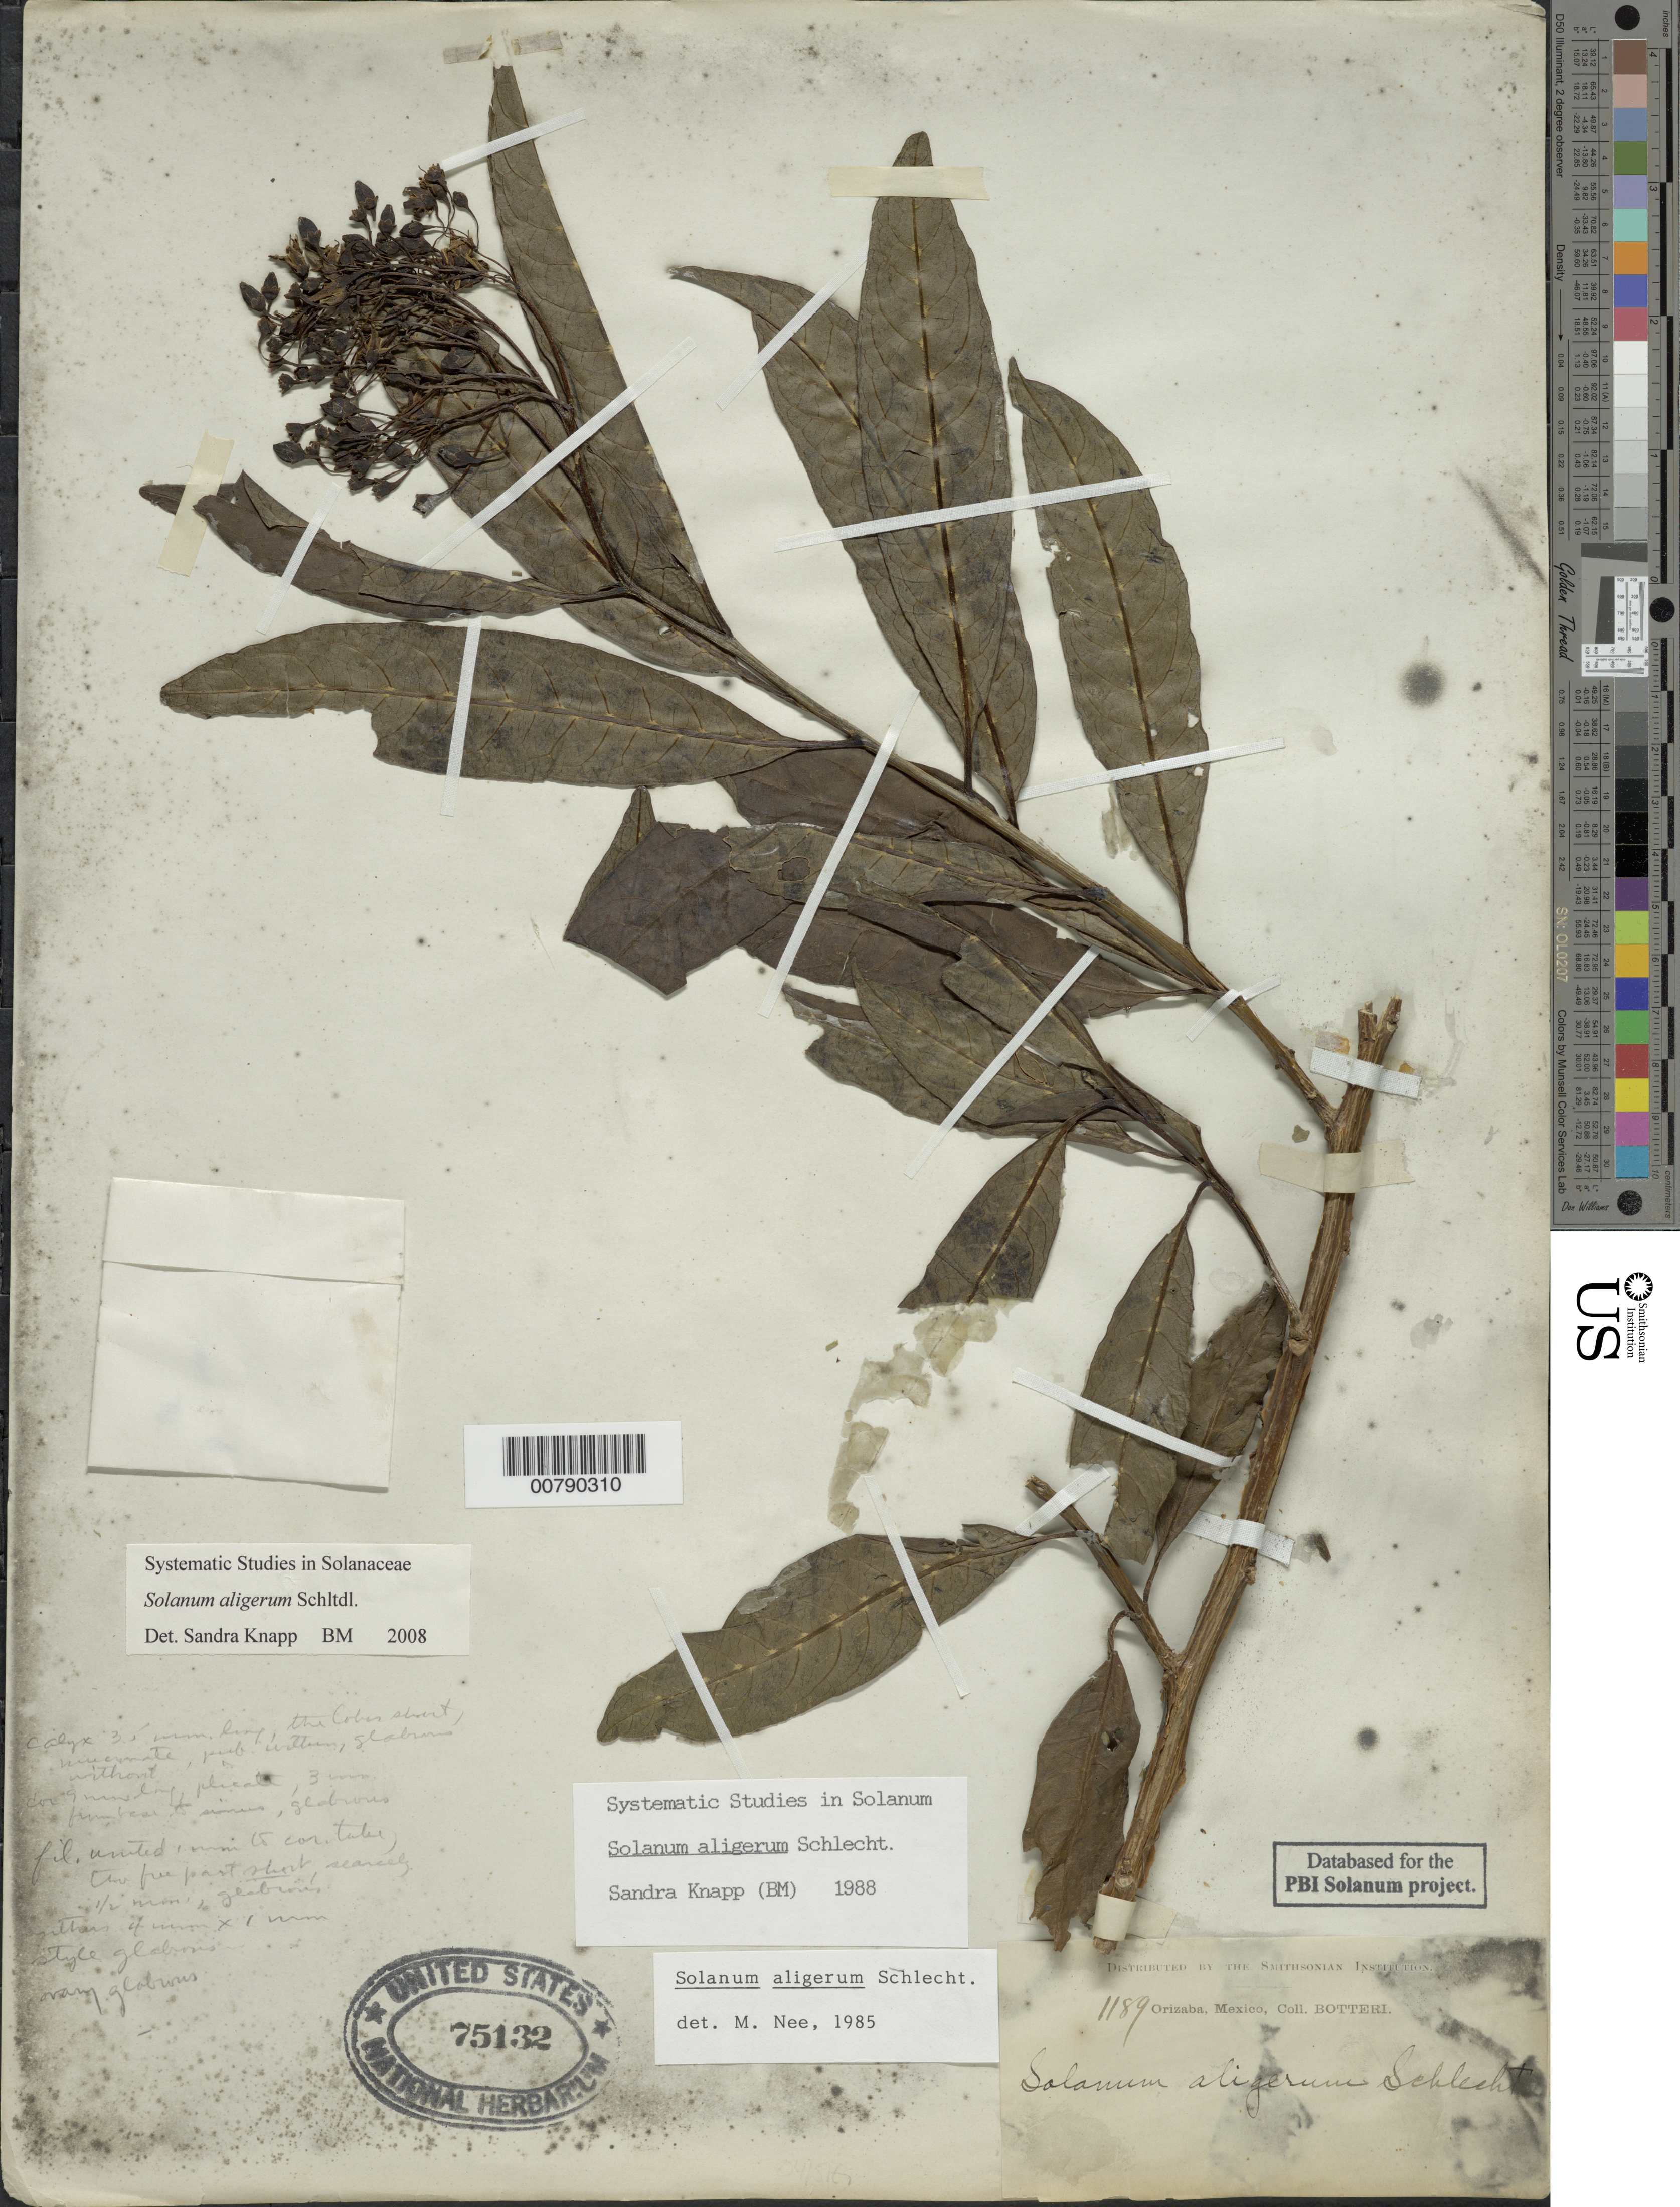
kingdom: Plantae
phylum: Tracheophyta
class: Magnoliopsida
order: Solanales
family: Solanaceae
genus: Solanum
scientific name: Solanum aligerum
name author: Schltdl.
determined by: Knapp, S. D.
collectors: M. Botteri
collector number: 1189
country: Mexico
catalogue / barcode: US 75132